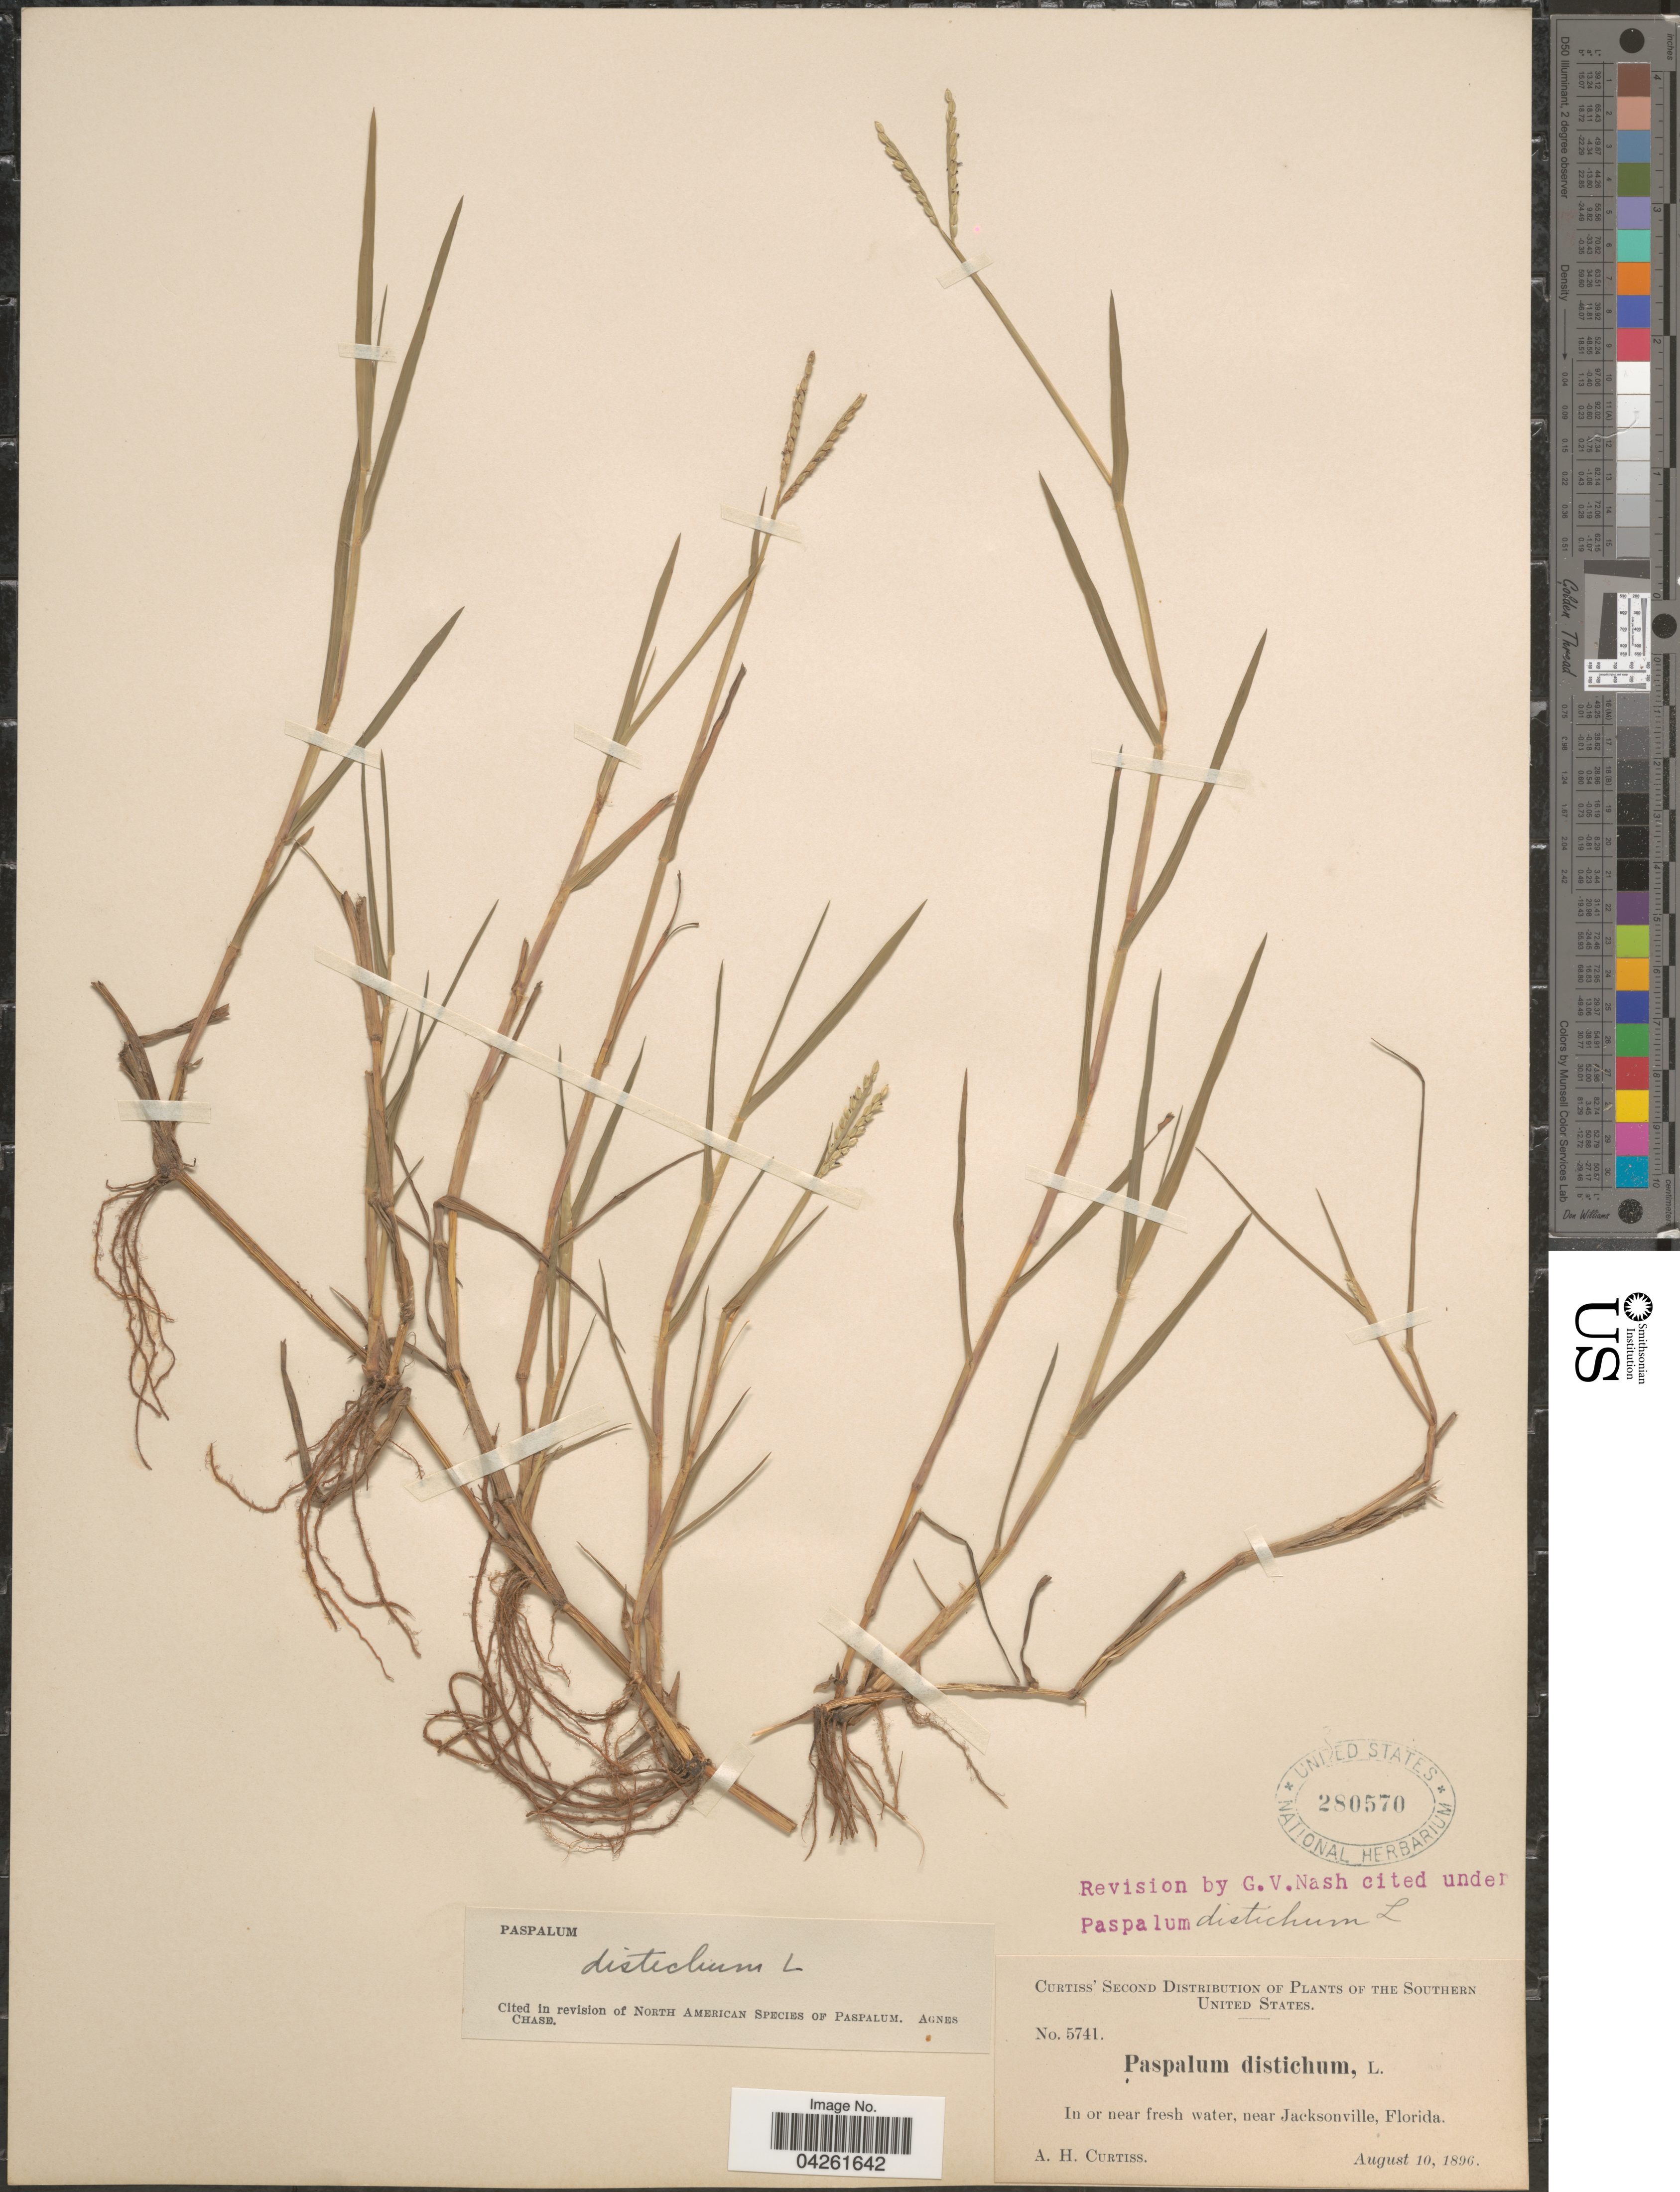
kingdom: Plantae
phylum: Tracheophyta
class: Liliopsida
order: Poales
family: Poaceae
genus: Paspalum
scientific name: Paspalum distichum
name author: L.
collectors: A. H. Curtiss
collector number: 5741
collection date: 1896-08-10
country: United States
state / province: Florida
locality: The Southern United States. In or near fresh water, near Jacksonville.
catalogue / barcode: US 280570